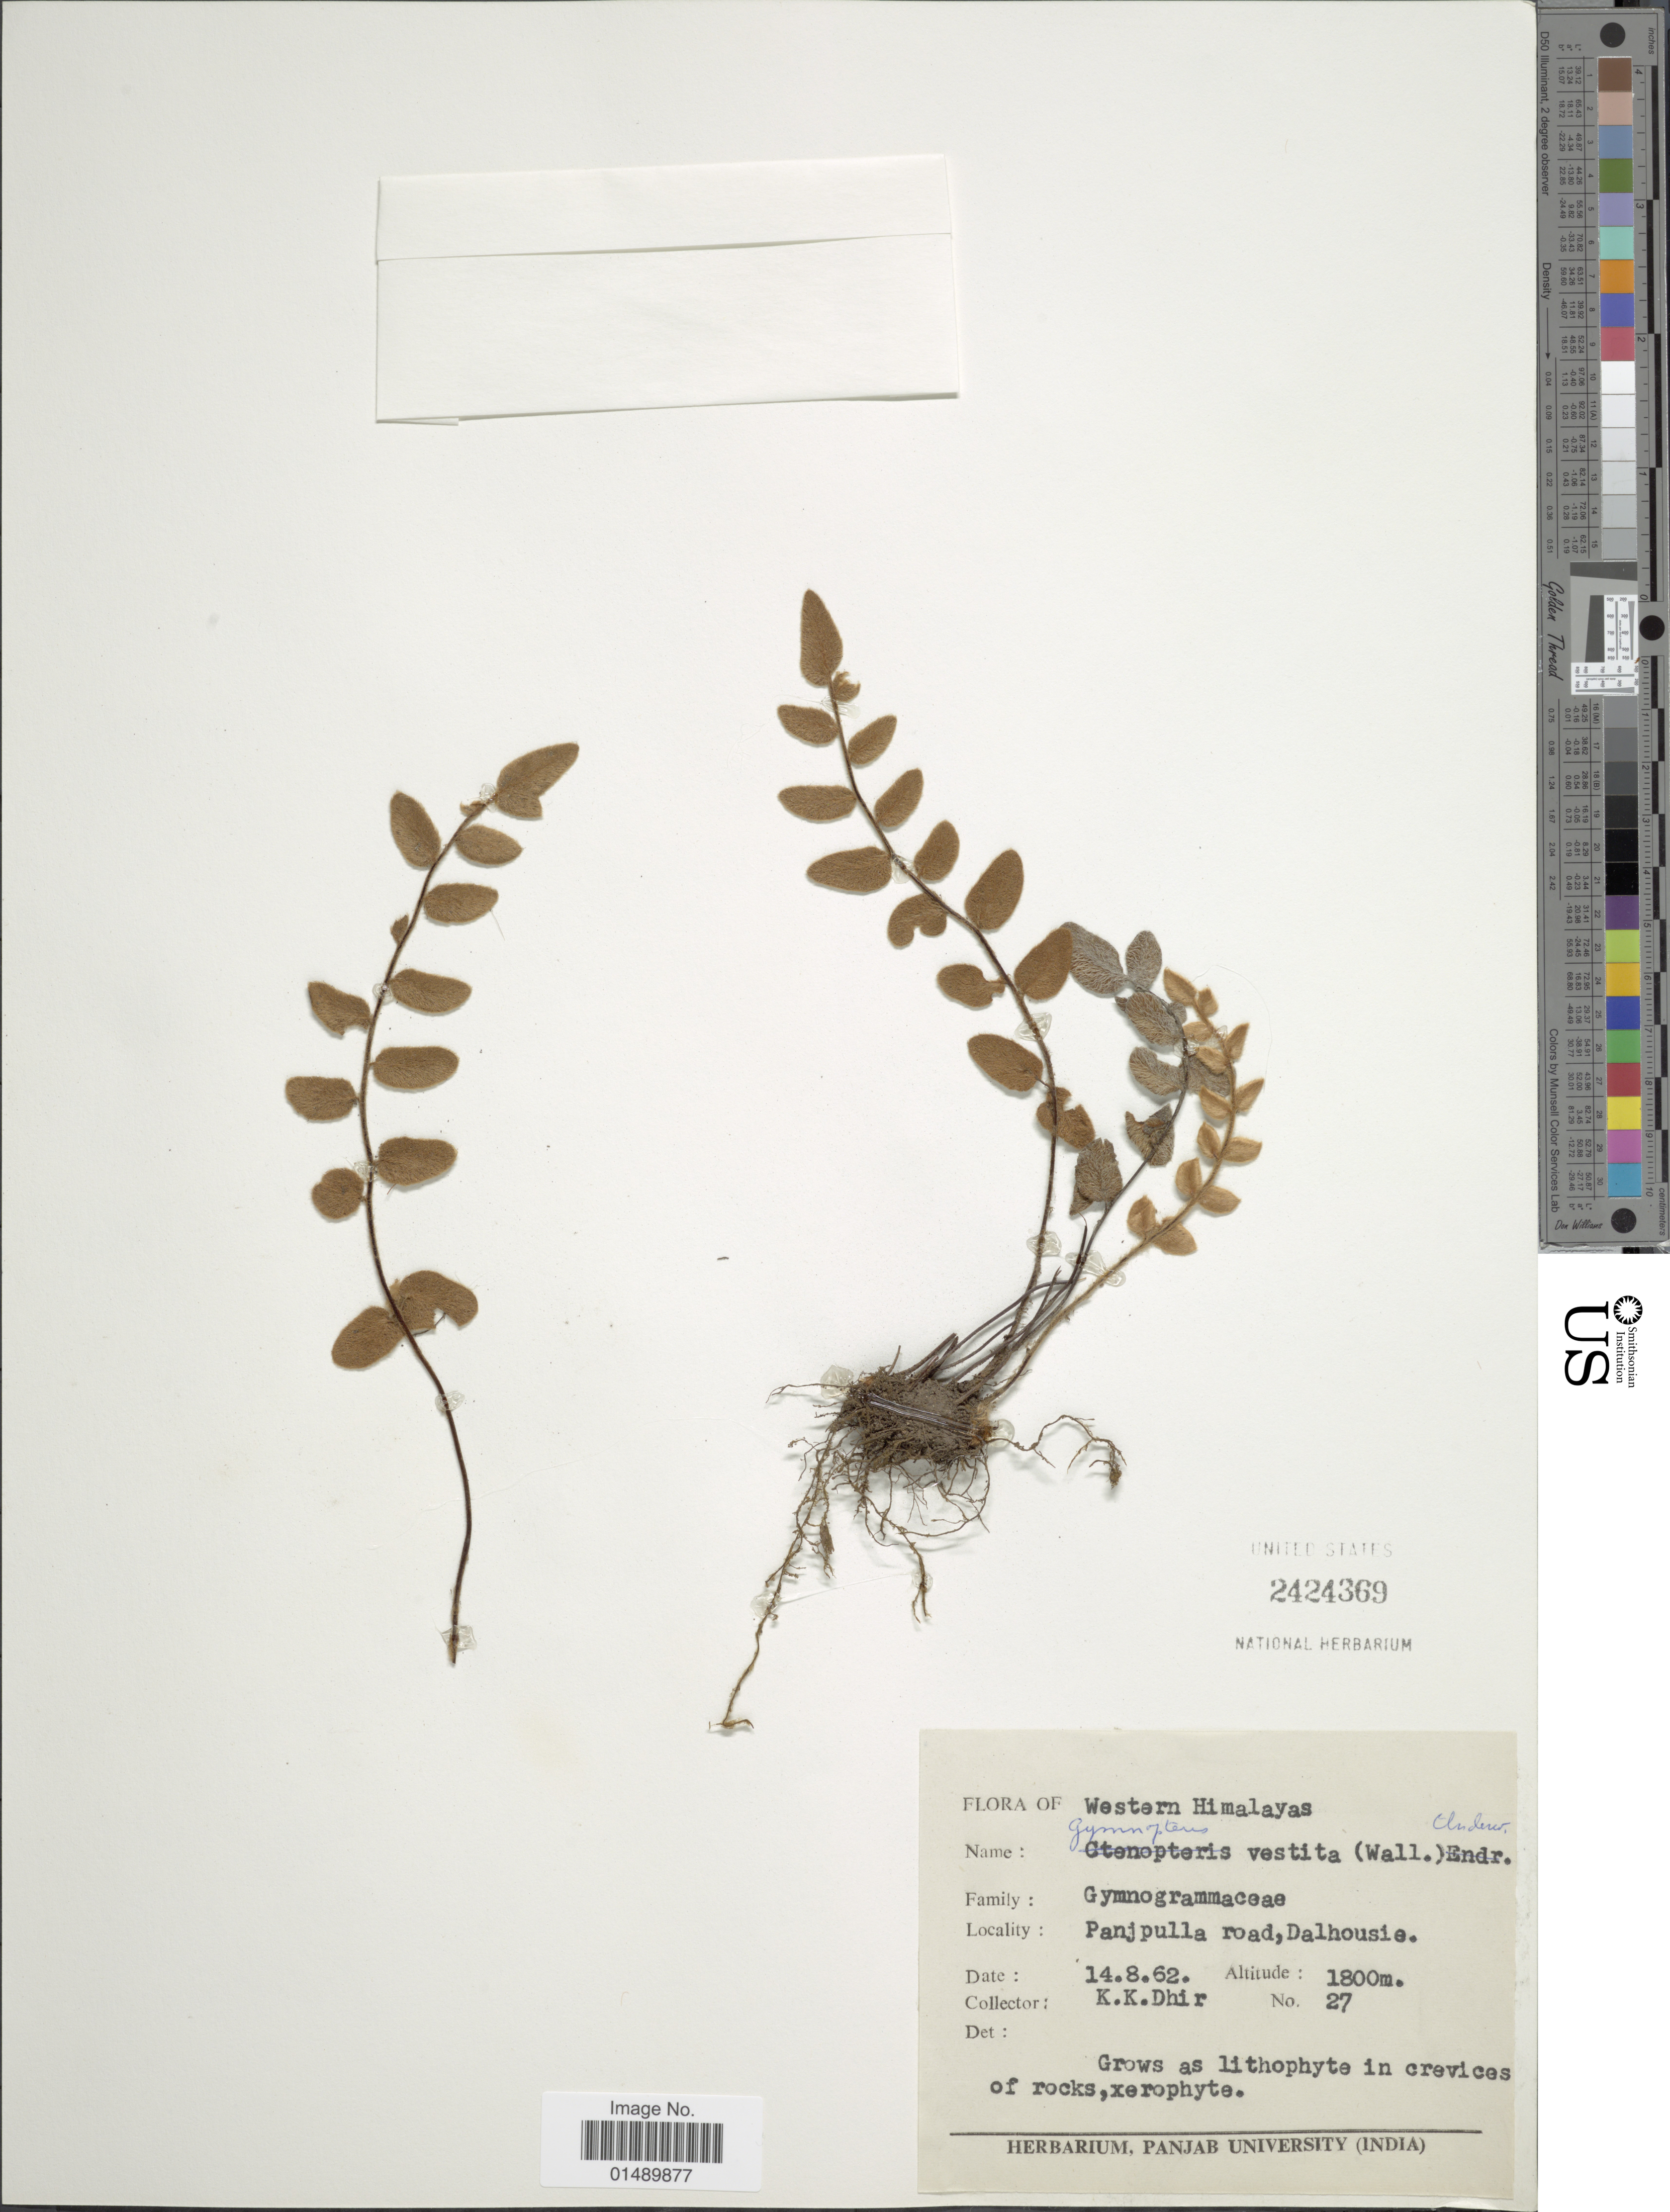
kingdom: Plantae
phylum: Tracheophyta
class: Polypodiopsida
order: Polypodiales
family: Pteridaceae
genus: Paragymnopteris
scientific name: Paragymnopteris vestita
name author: (Wall. ex C. Presl) K.H. Shing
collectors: K. Dhir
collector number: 27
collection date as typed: Transcribed d/m/y: 14/8/62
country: India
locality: Western Himalayas, Panjpulla road, Dalhousie.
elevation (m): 1800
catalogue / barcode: US 2424369